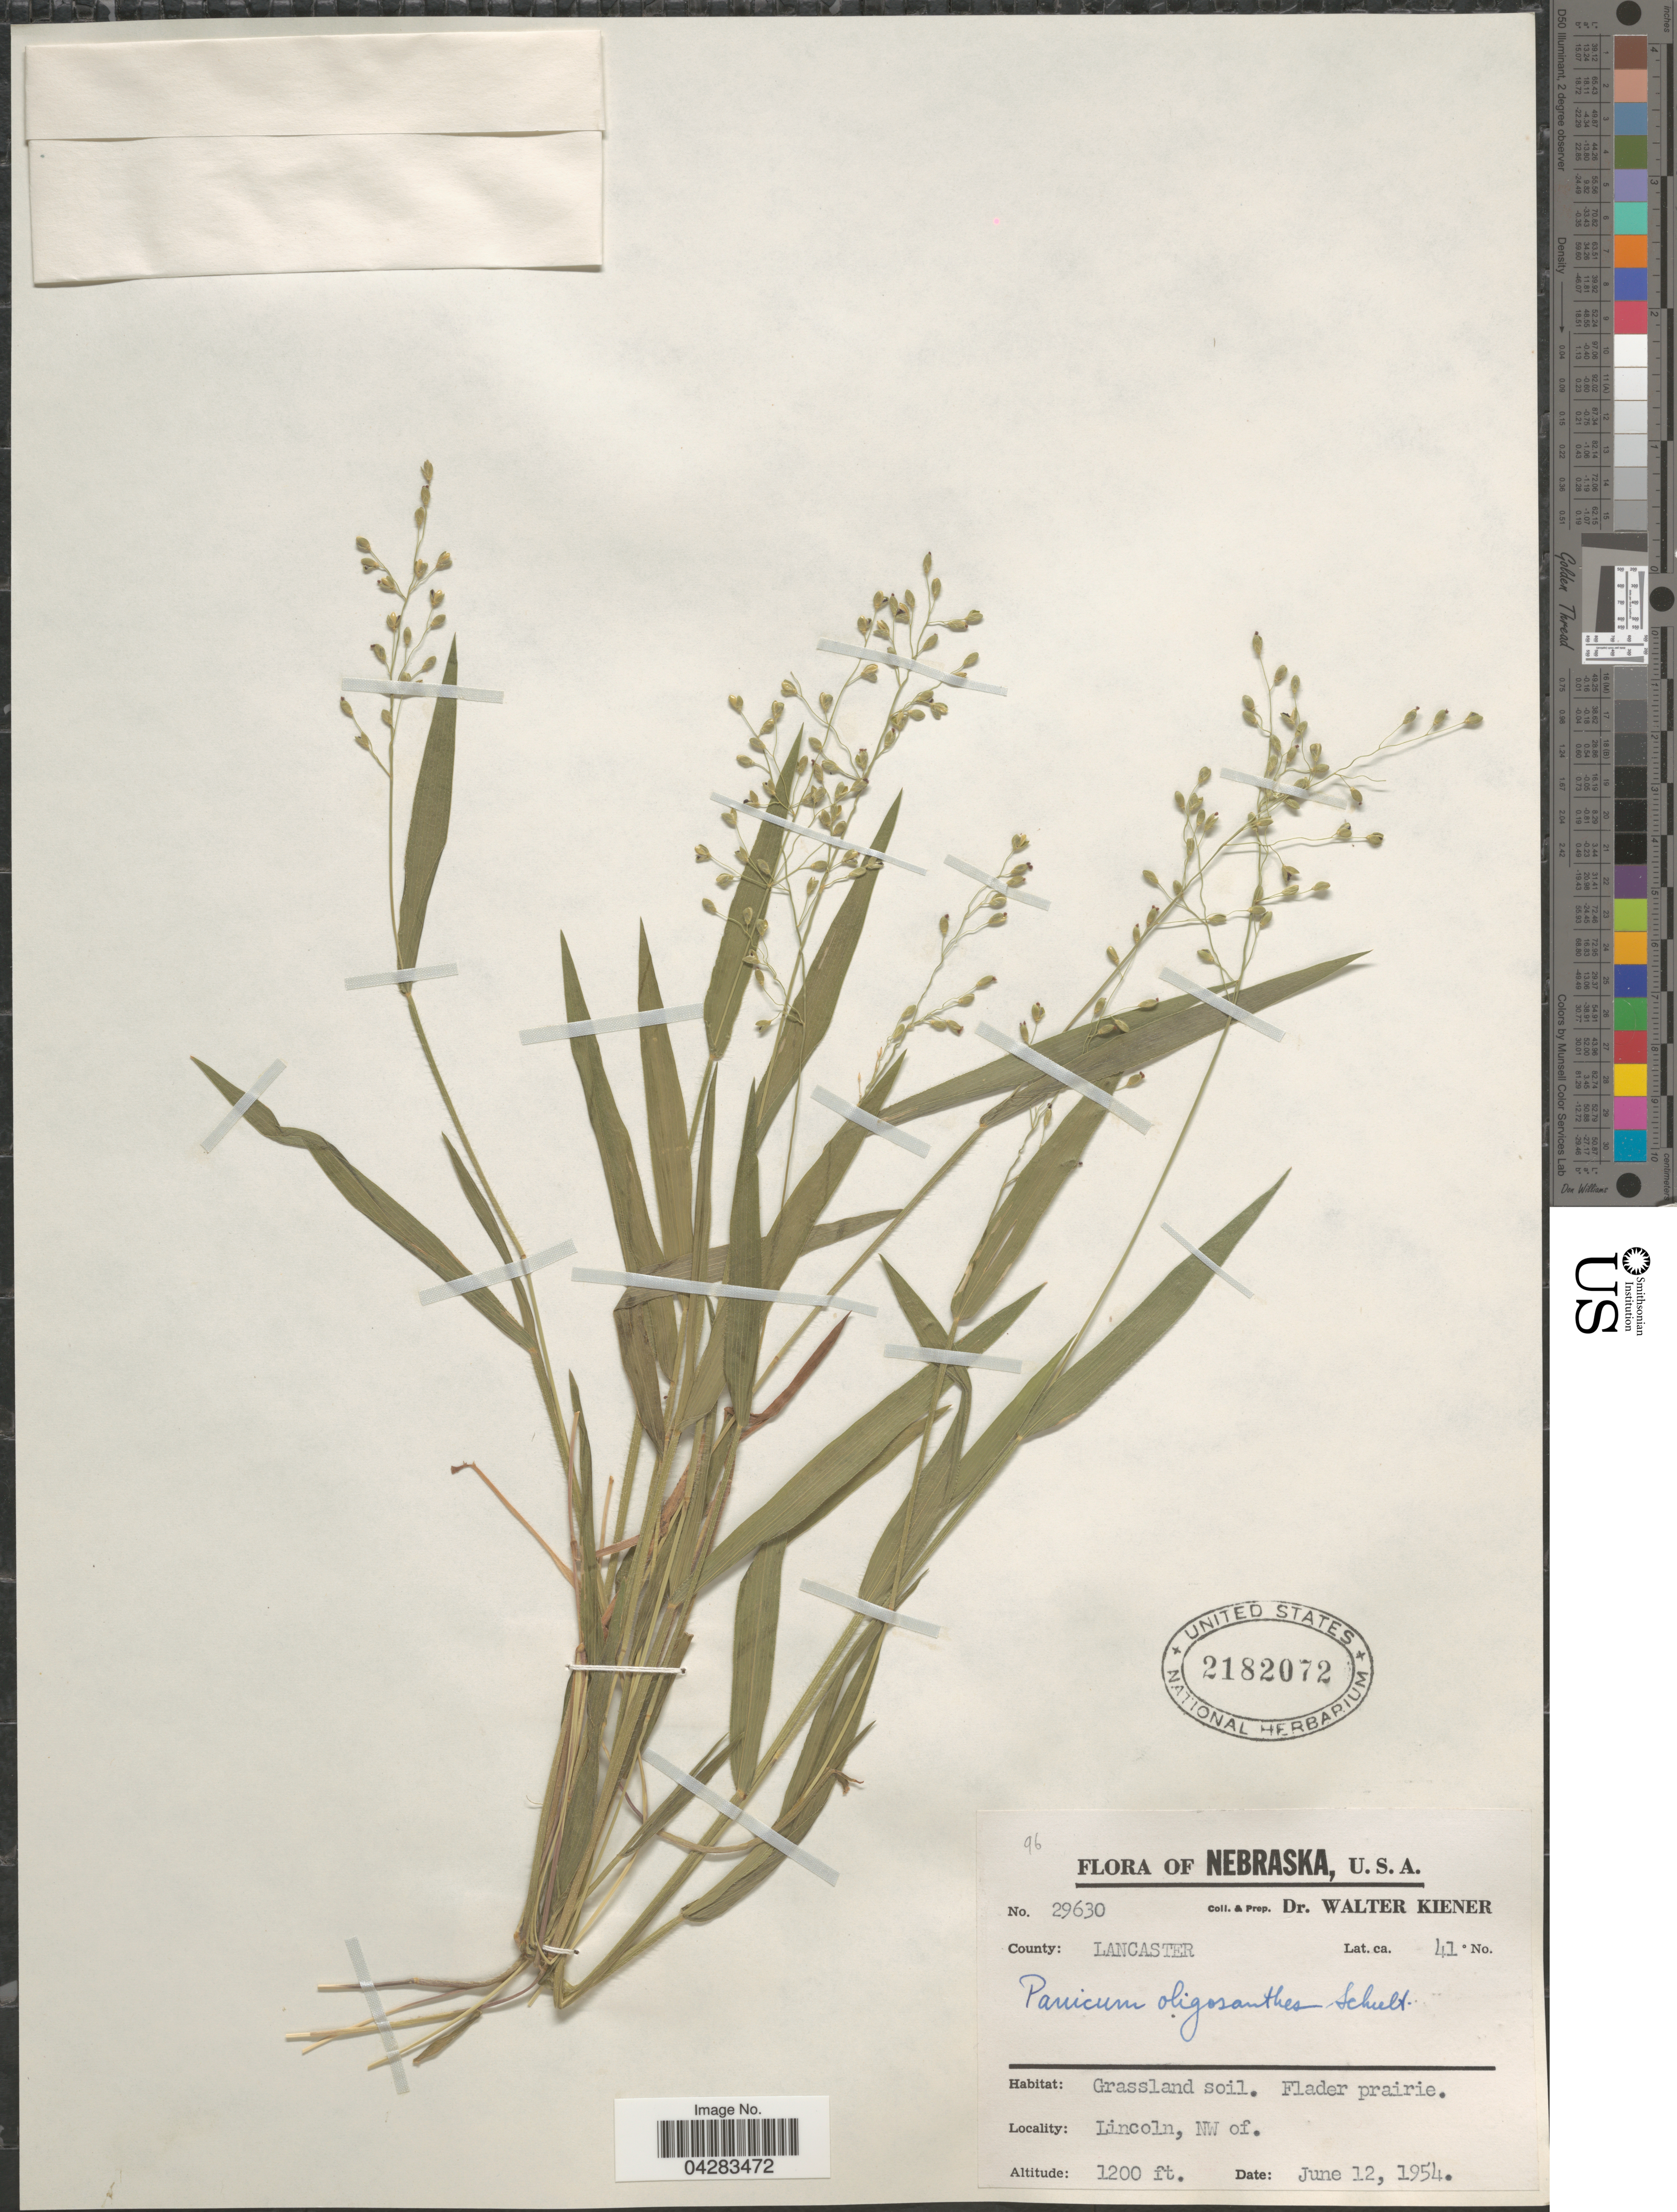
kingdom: Plantae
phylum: Tracheophyta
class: Liliopsida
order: Poales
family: Poaceae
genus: Dichanthelium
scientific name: Dichanthelium oligosanthes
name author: (Schult.) Gould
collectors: W. Kiener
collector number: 29630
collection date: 1954-06-12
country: United States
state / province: Nebraska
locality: County: Lancaster. Lincoln, NW of.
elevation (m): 366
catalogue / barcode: US 2182072